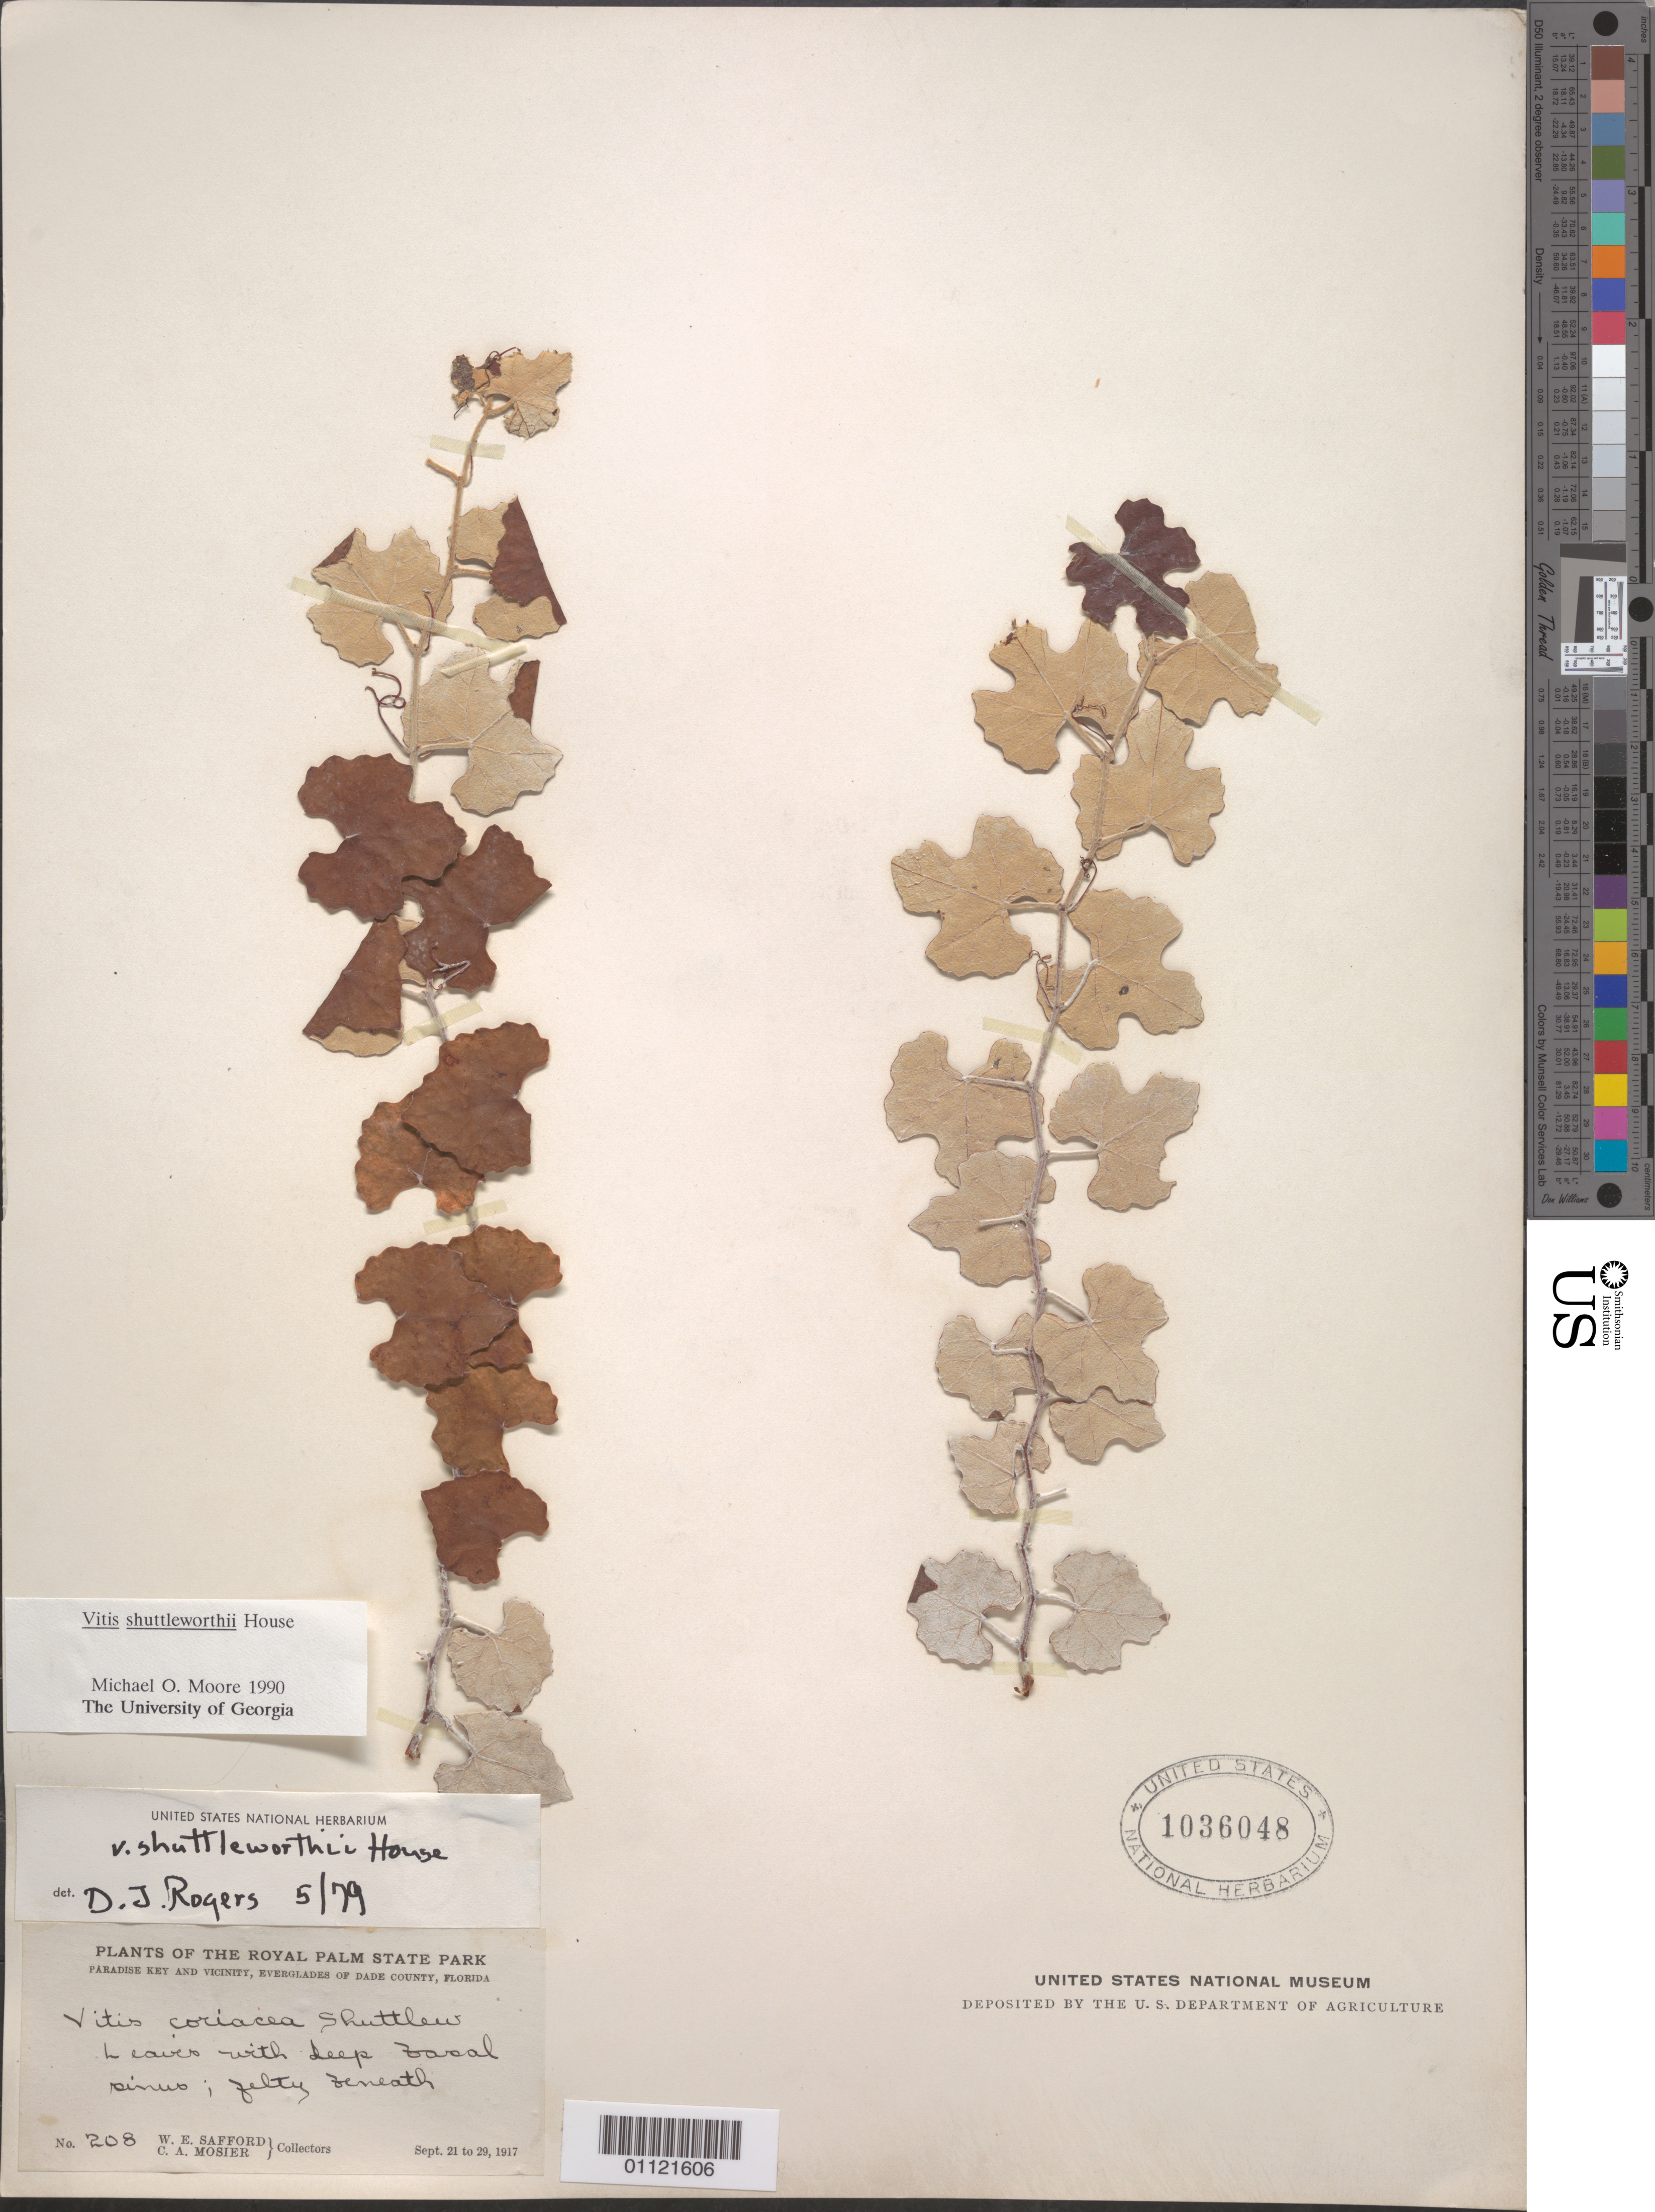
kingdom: Plantae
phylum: Tracheophyta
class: Magnoliopsida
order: Vitales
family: Vitaceae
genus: Vitis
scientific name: Vitis shuttleworthii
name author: House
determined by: Moore, M. O.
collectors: W. E. Safford & C. A. Mosier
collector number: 208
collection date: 1917-09-21/1917-09-29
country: United States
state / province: Florida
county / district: Dade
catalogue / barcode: US 1036048